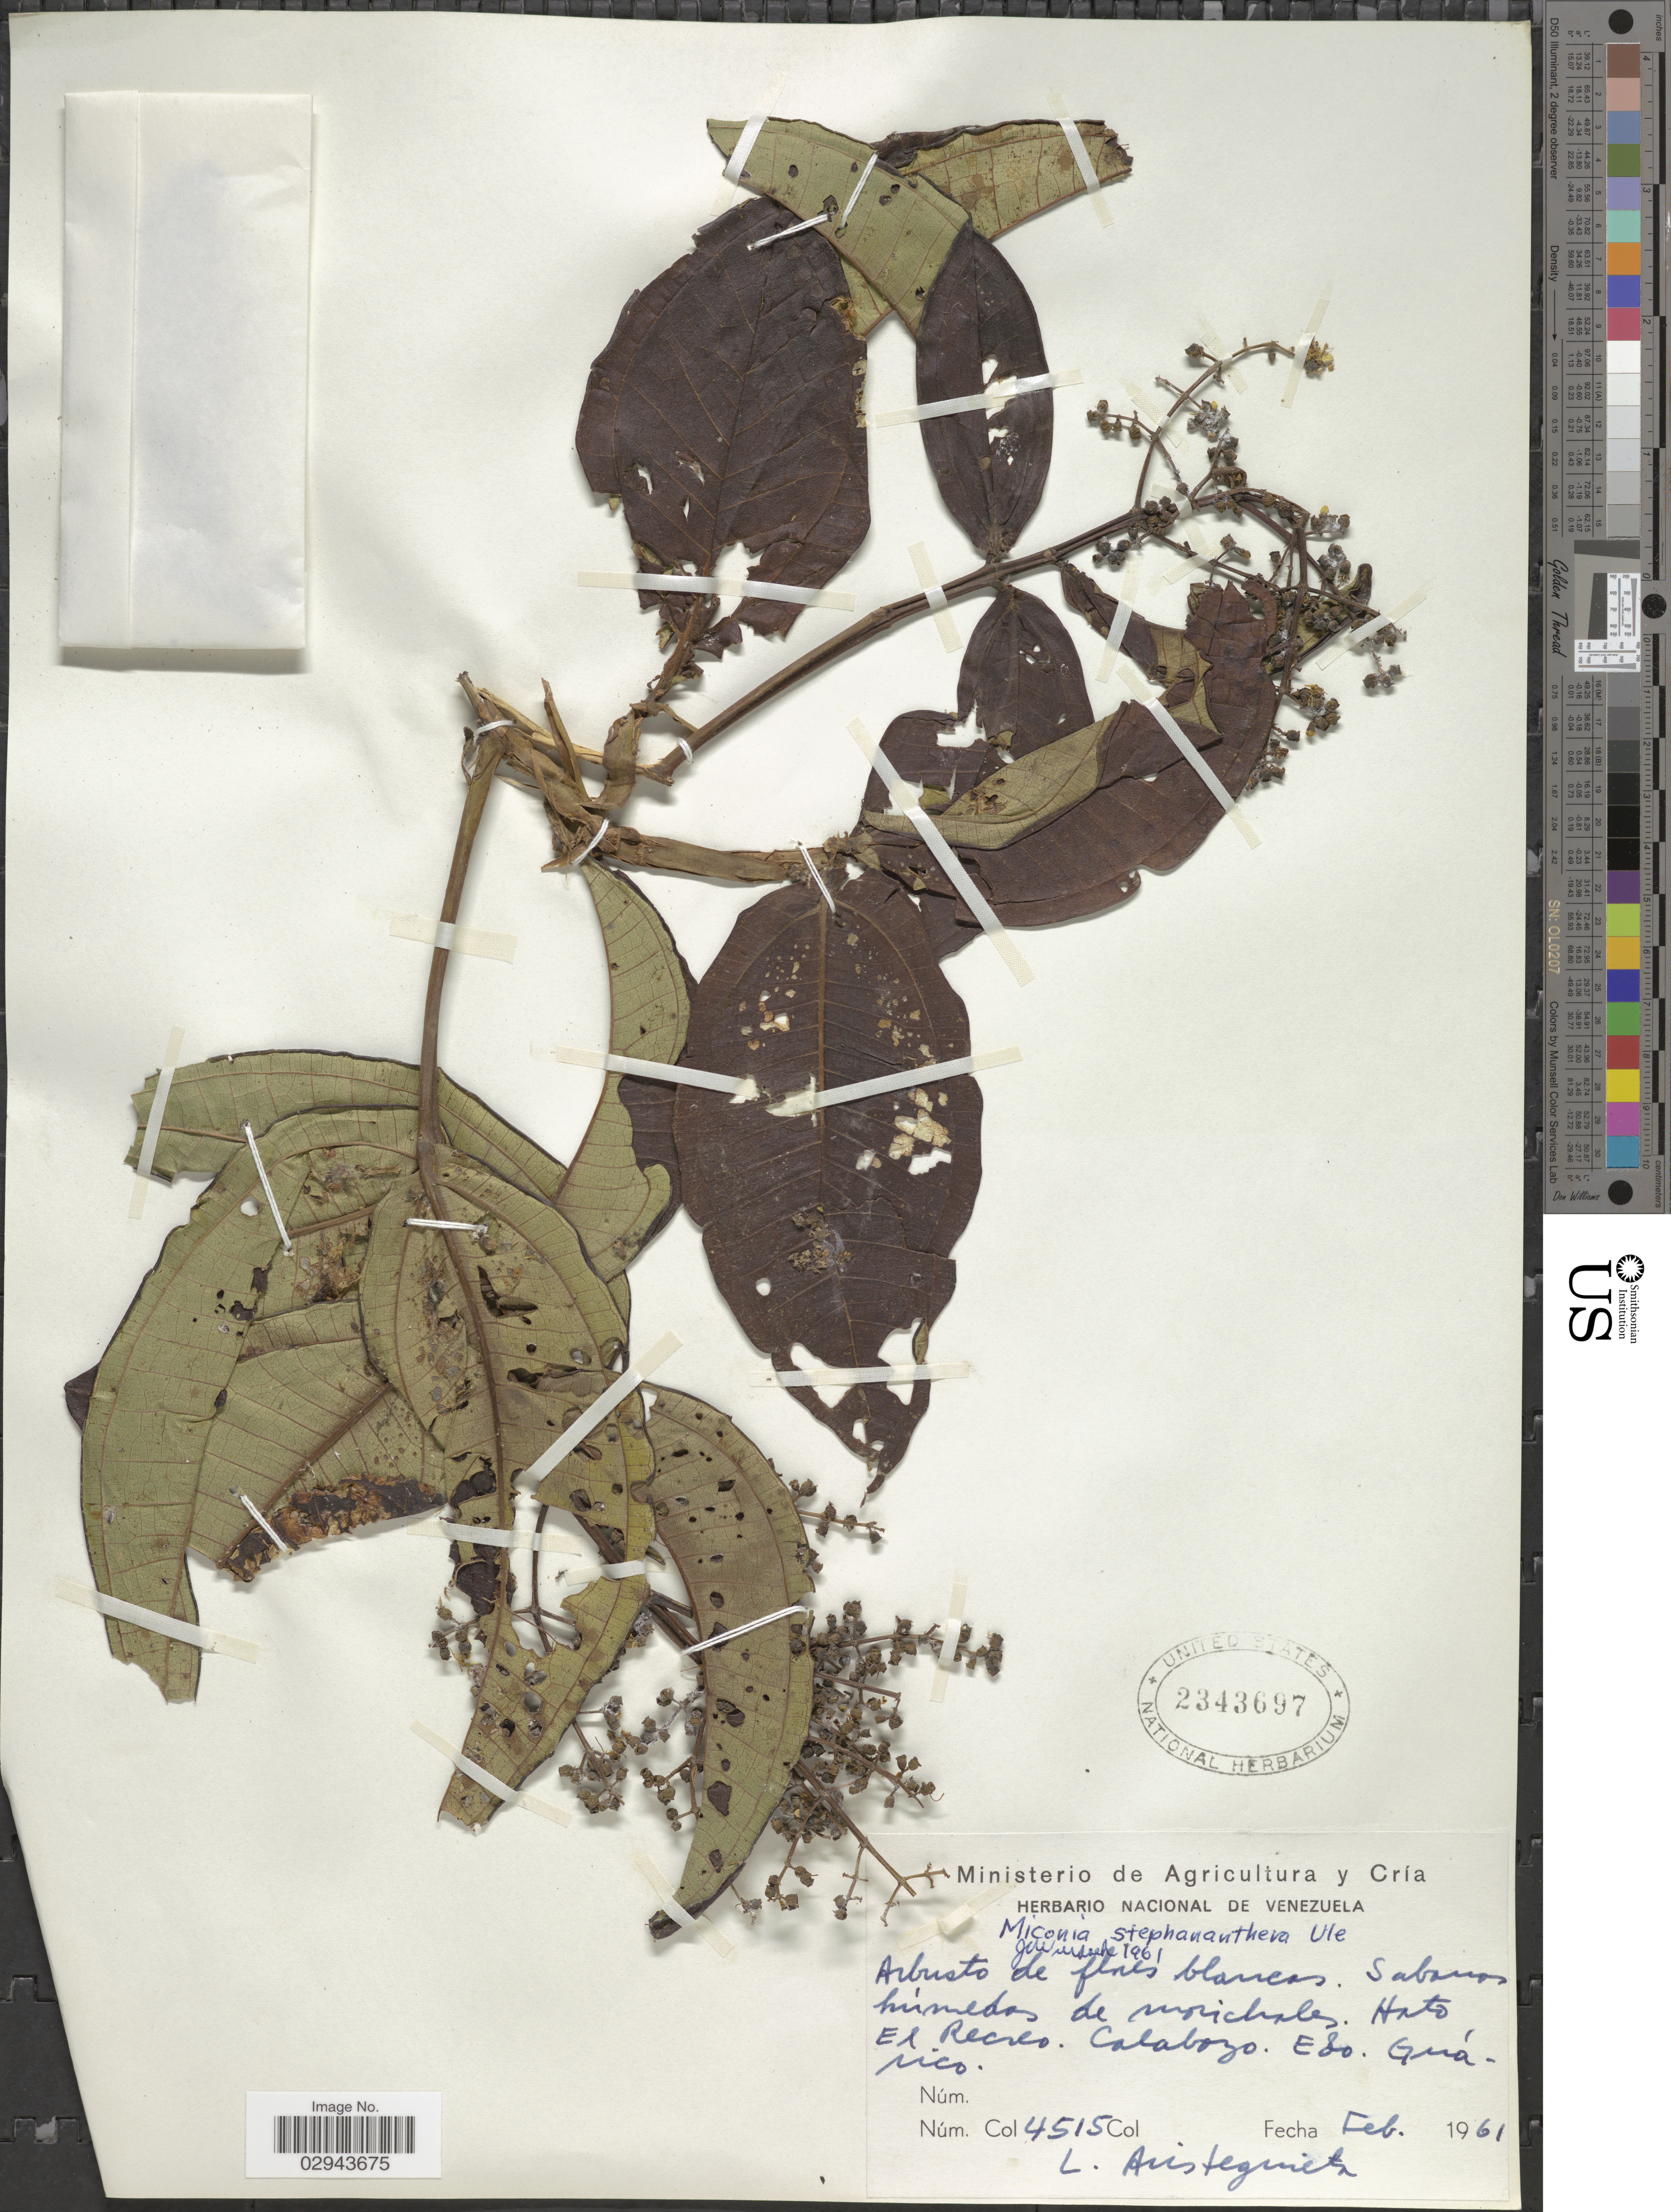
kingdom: Plantae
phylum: Tracheophyta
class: Magnoliopsida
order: Myrtales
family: Melastomataceae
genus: Miconia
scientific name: Miconia stephananthera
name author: Ule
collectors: L. Aristeguieta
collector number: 4515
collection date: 1961-02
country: Venezuela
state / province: Guárico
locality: Hato El Recreo. Calabozo.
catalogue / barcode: US 2343697